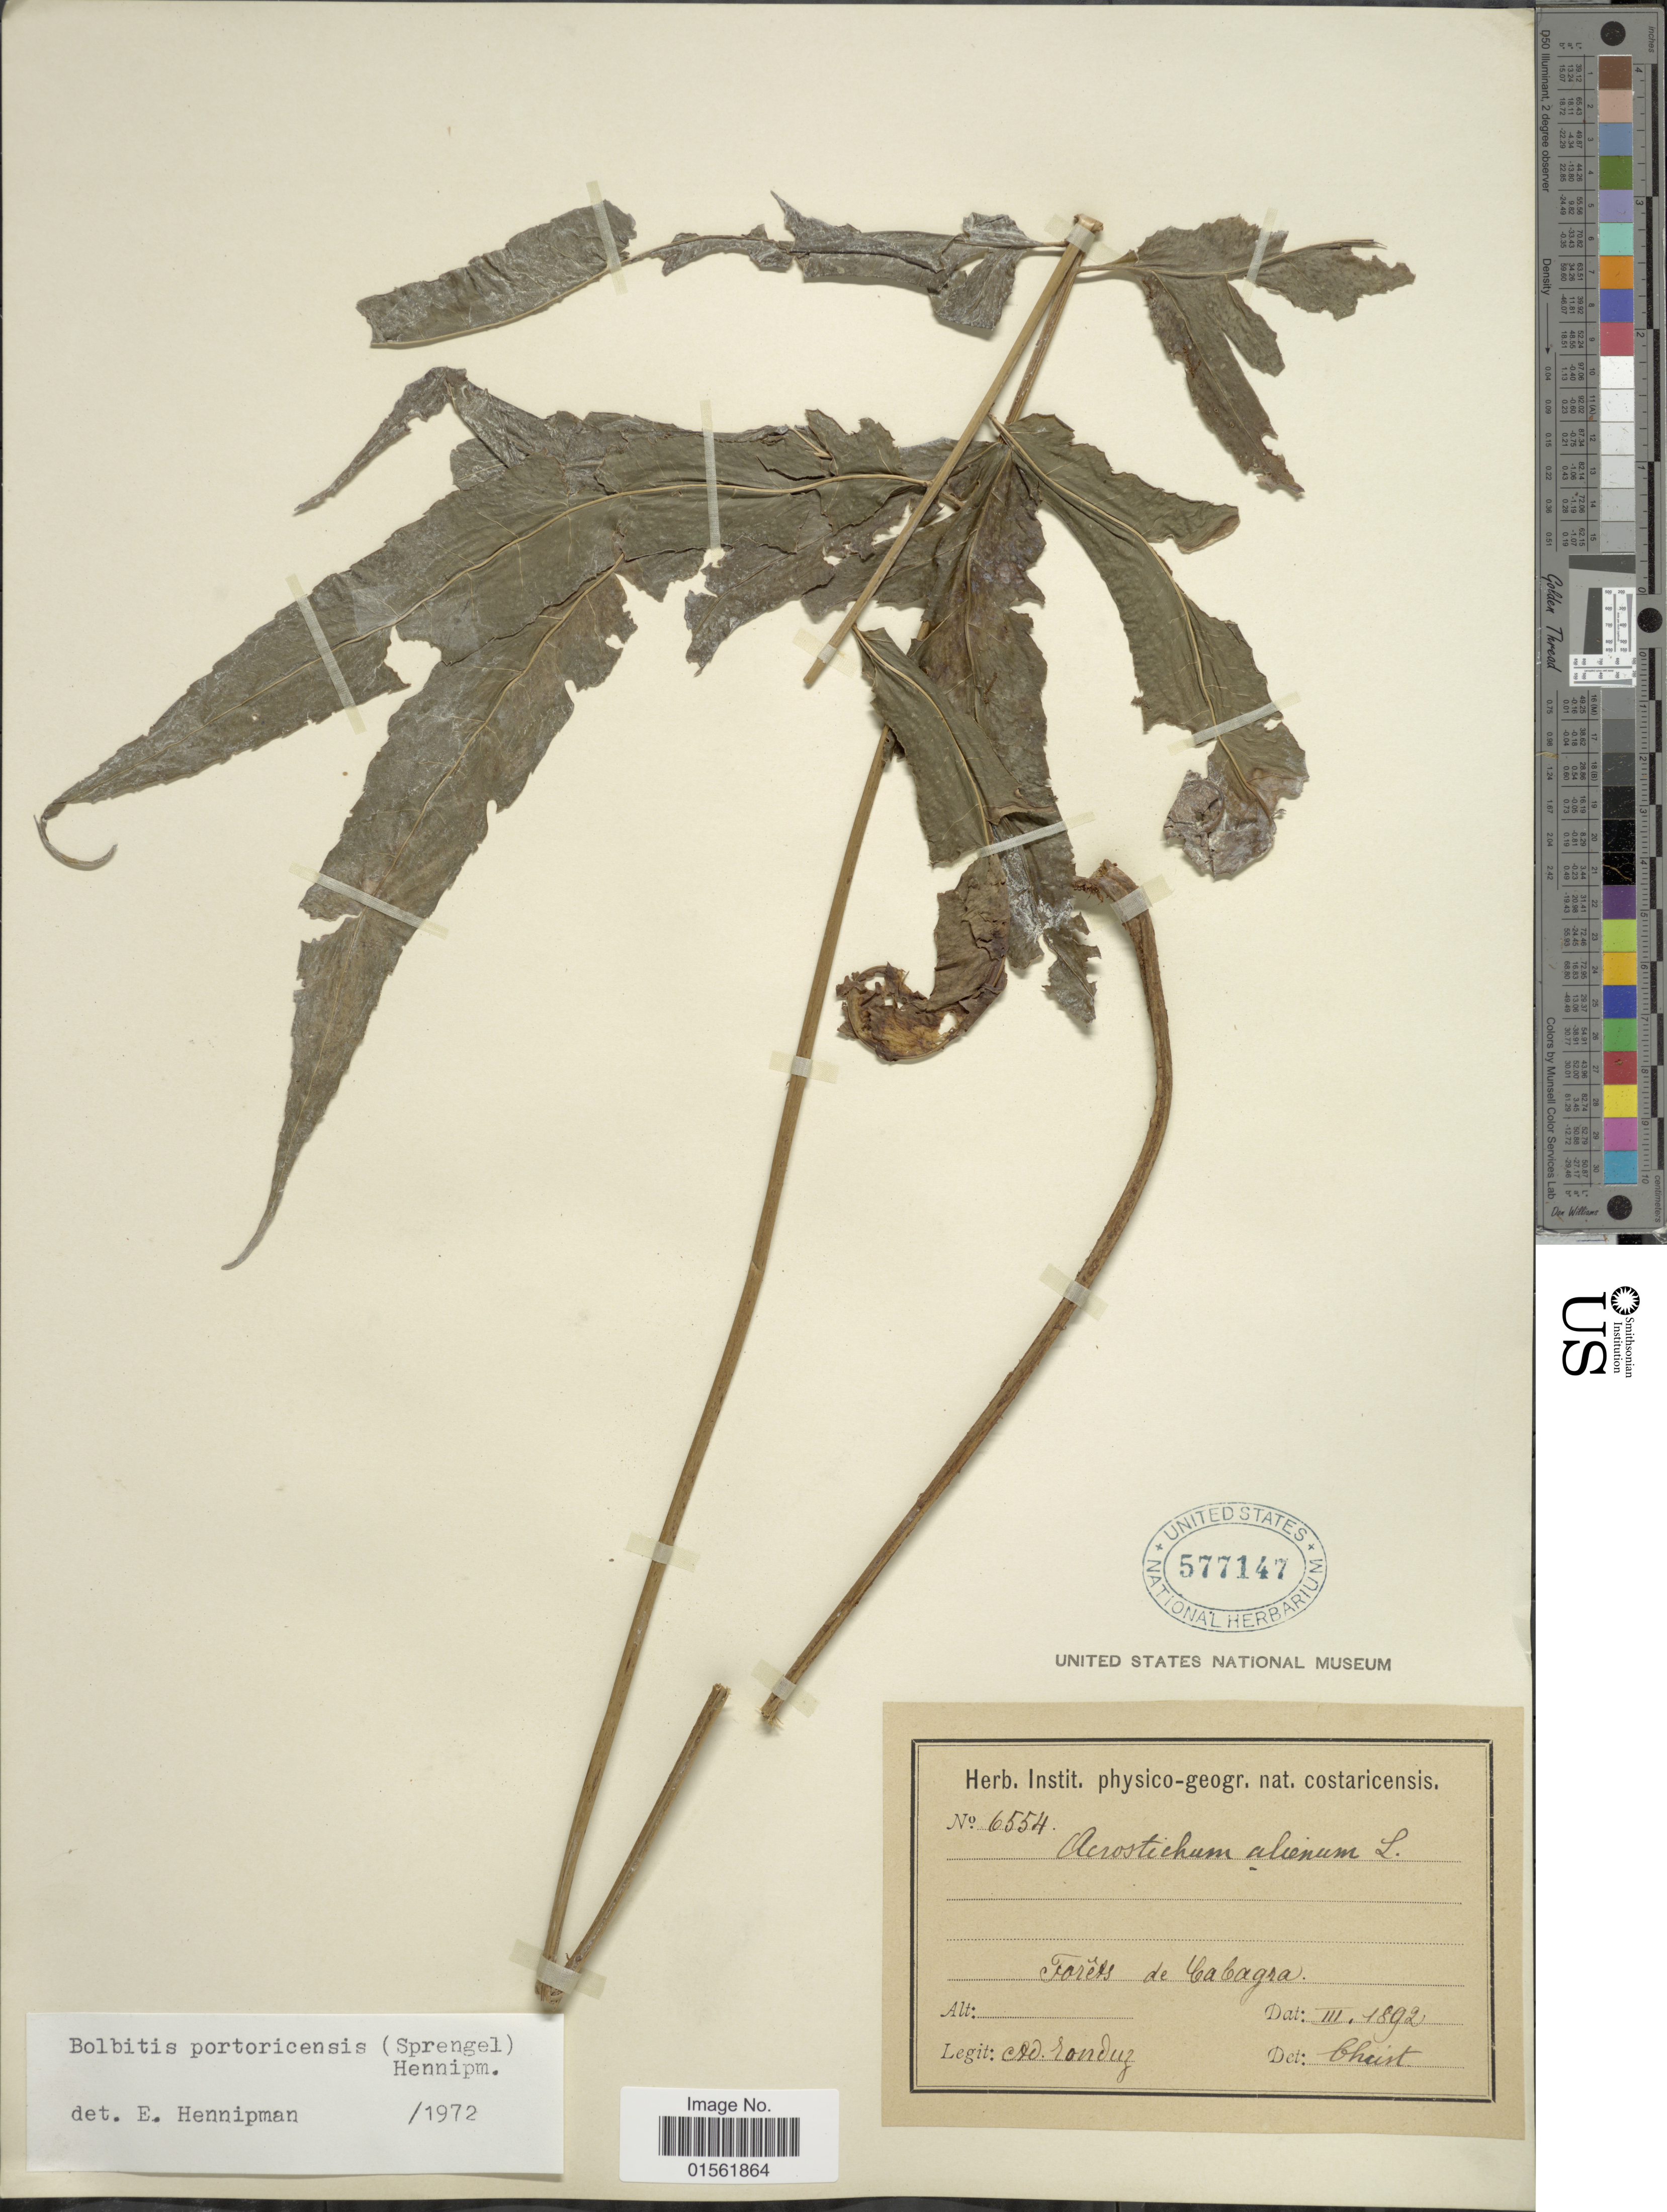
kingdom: Plantae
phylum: Tracheophyta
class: Polypodiopsida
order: Polypodiales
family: Dryopteridaceae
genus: Bolbitis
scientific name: Bolbitis portoricensis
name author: (Spreng.) Hennipman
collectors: A. Tonduz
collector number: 6554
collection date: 1892-03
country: Costa Rica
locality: Forêts de Cabagra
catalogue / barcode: US 577147